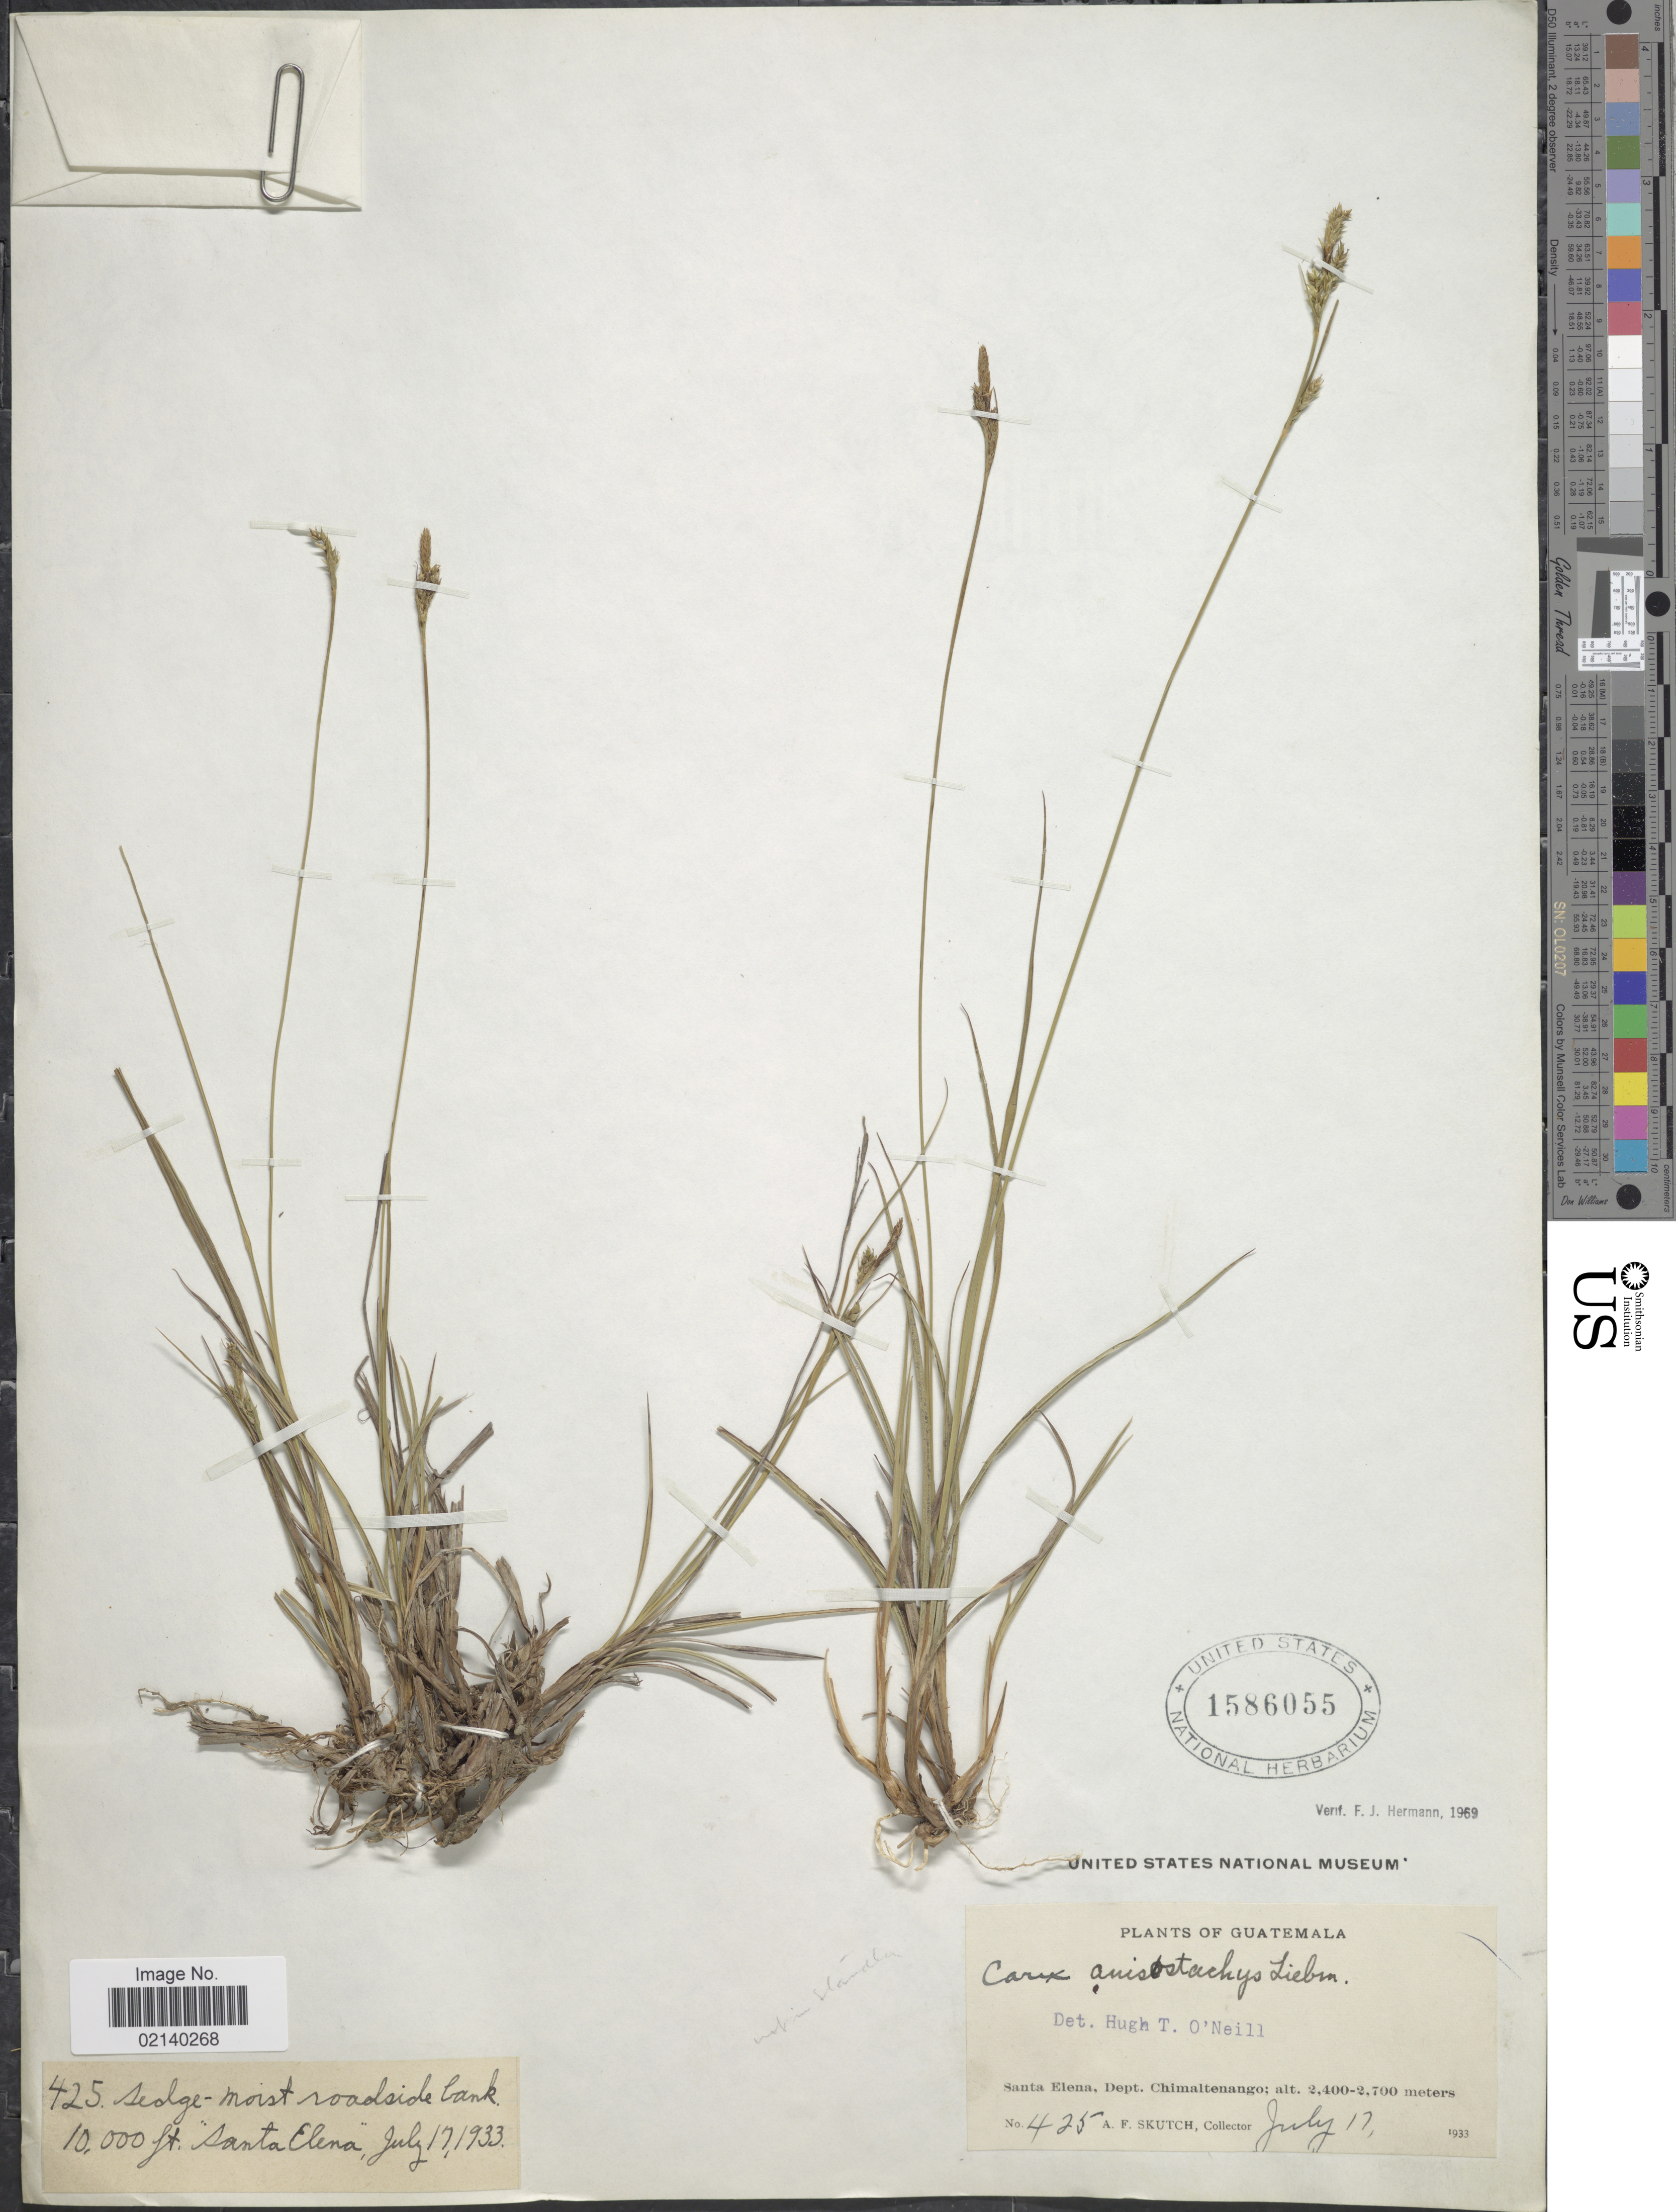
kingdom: Plantae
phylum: Tracheophyta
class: Liliopsida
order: Poales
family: Cyperaceae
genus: Carex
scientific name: Carex anisostachys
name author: Liebm.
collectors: A. F. Skutch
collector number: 425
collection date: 1933-07-17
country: Guatemala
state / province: Chimaltenango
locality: Santa Elena, Dept. Chimaltenango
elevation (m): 3048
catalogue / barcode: US 1586055